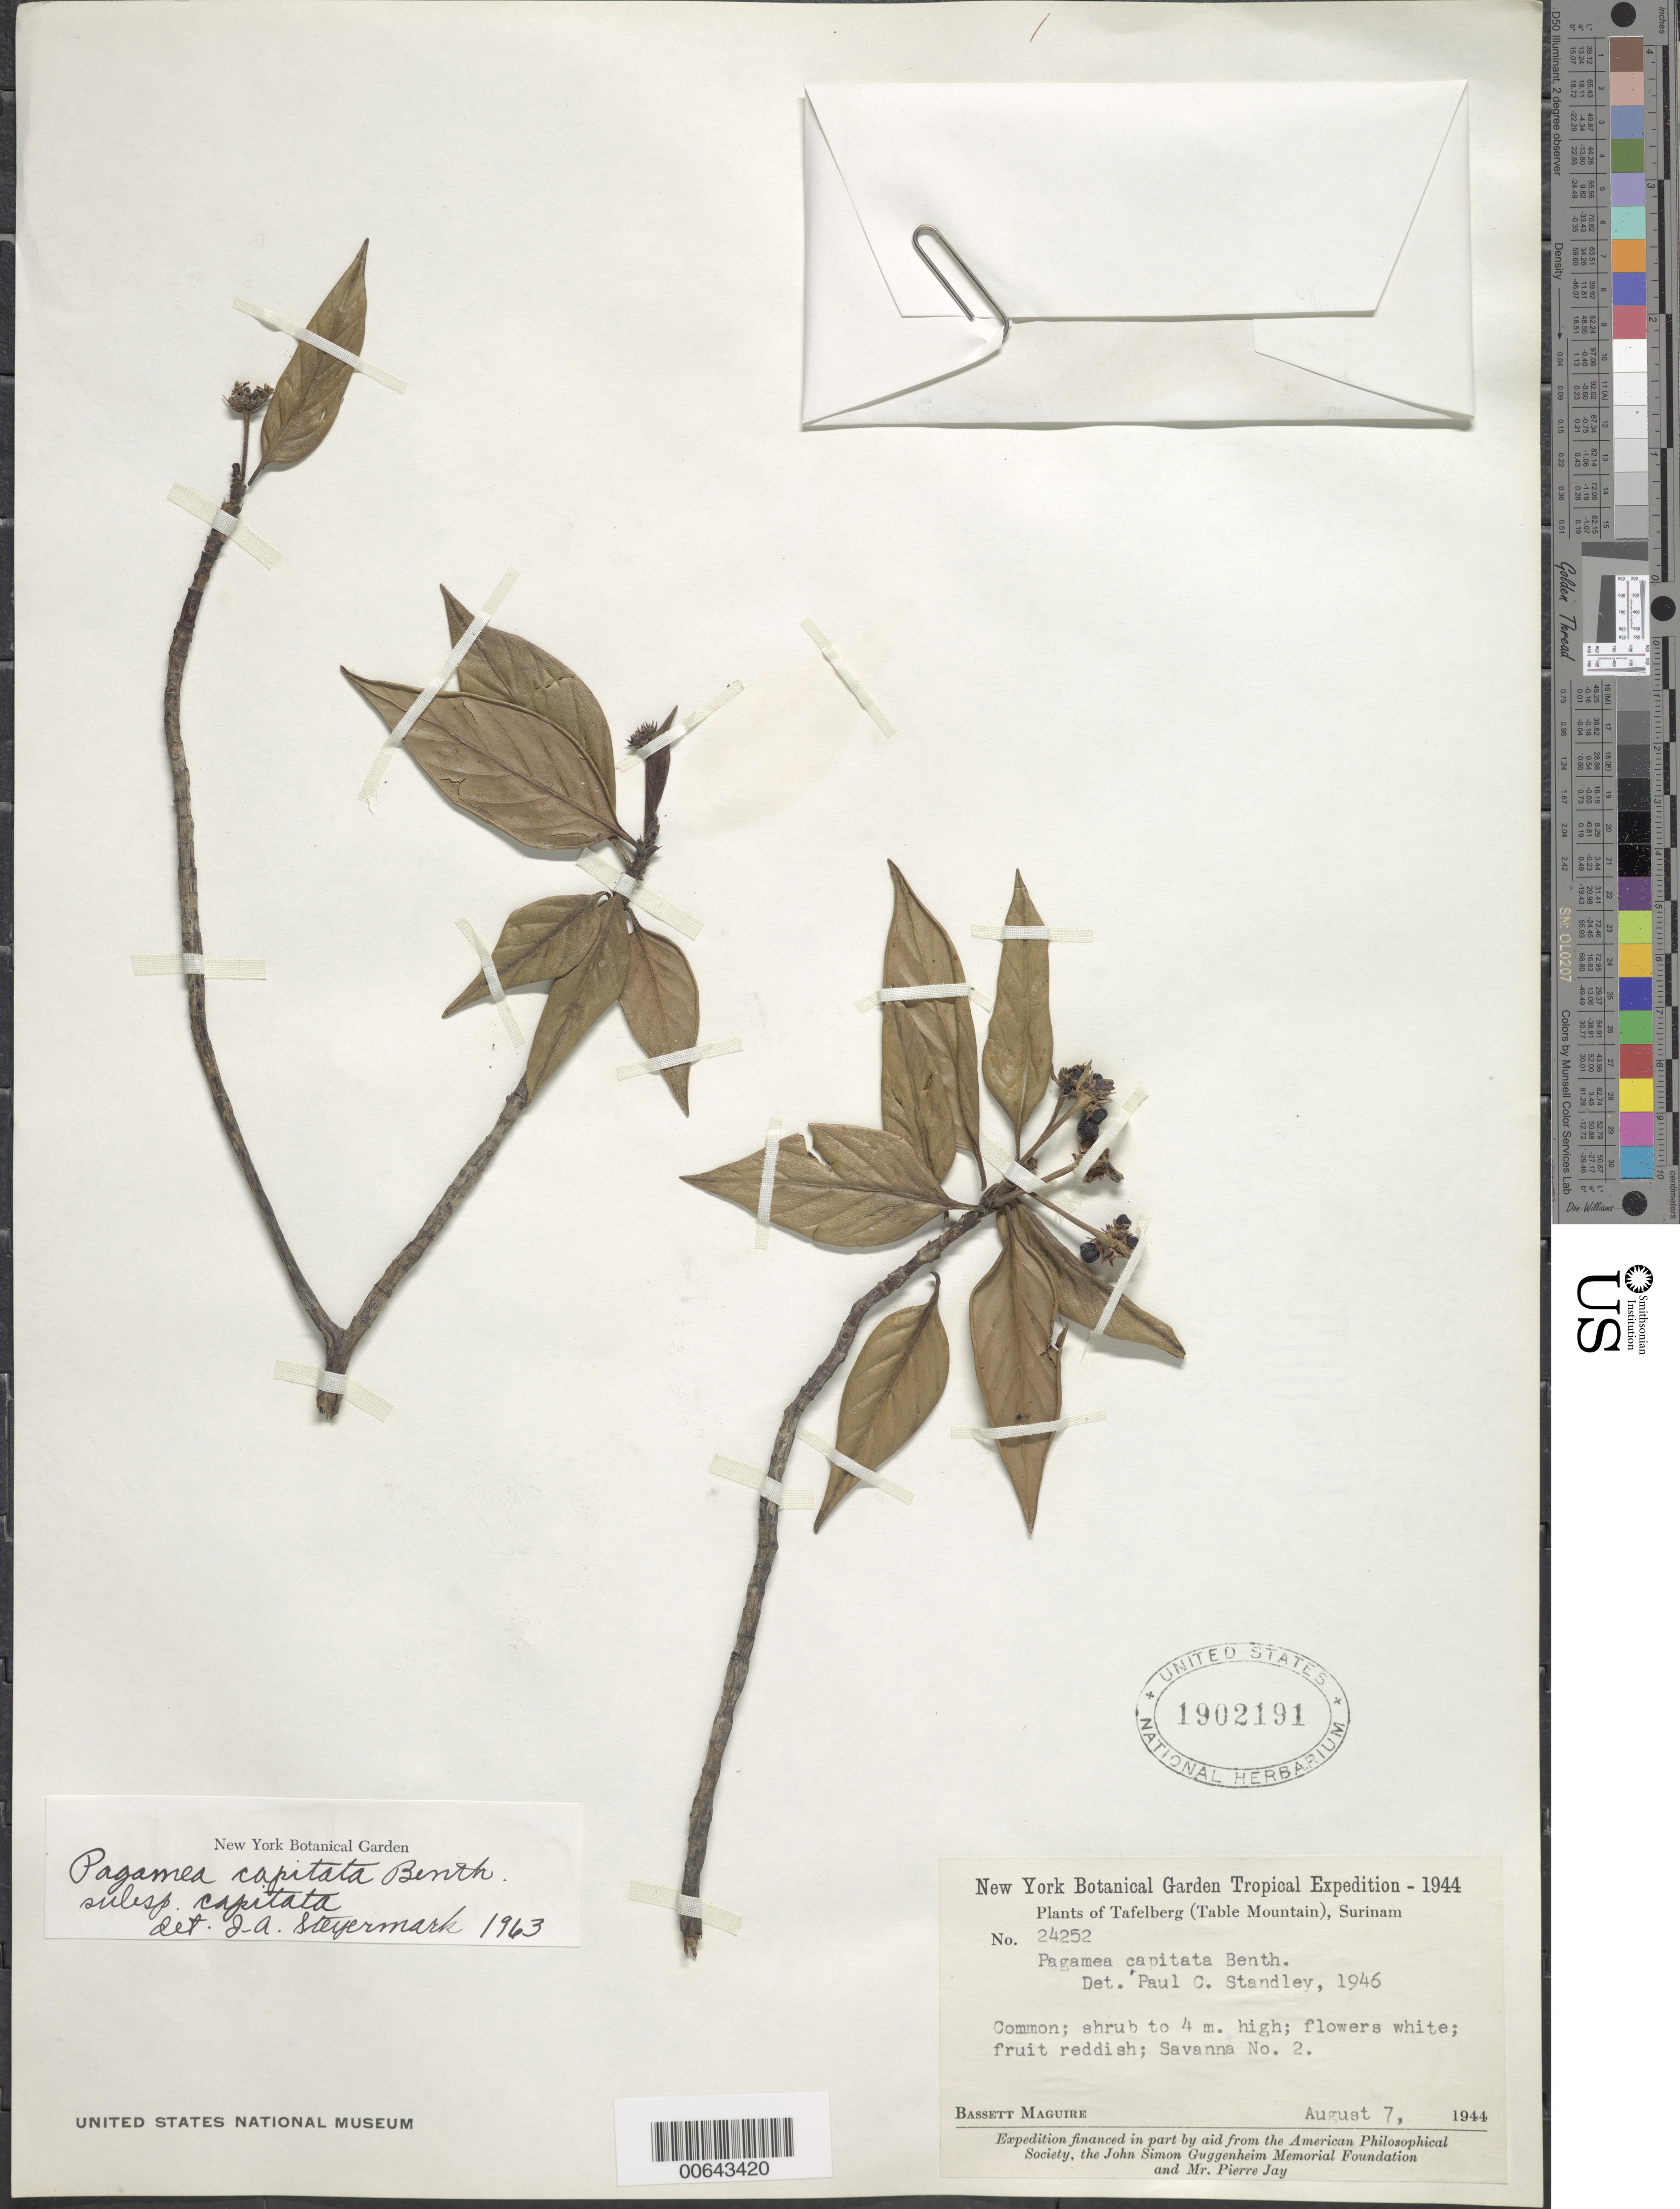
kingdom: Plantae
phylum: Tracheophyta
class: Magnoliopsida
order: Gentianales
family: Rubiaceae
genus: Pagamea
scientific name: Pagamea capitata subsp. capitata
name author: Benth.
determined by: Steyermark, Julian A., (VEN)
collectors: B. Maguire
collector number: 24252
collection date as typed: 7-Aug-44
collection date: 1944-08-07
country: Suriname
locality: Tafelberg (Table Mountain), Savanna I, vic. Camp no. 1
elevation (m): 565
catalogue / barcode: US 1902191